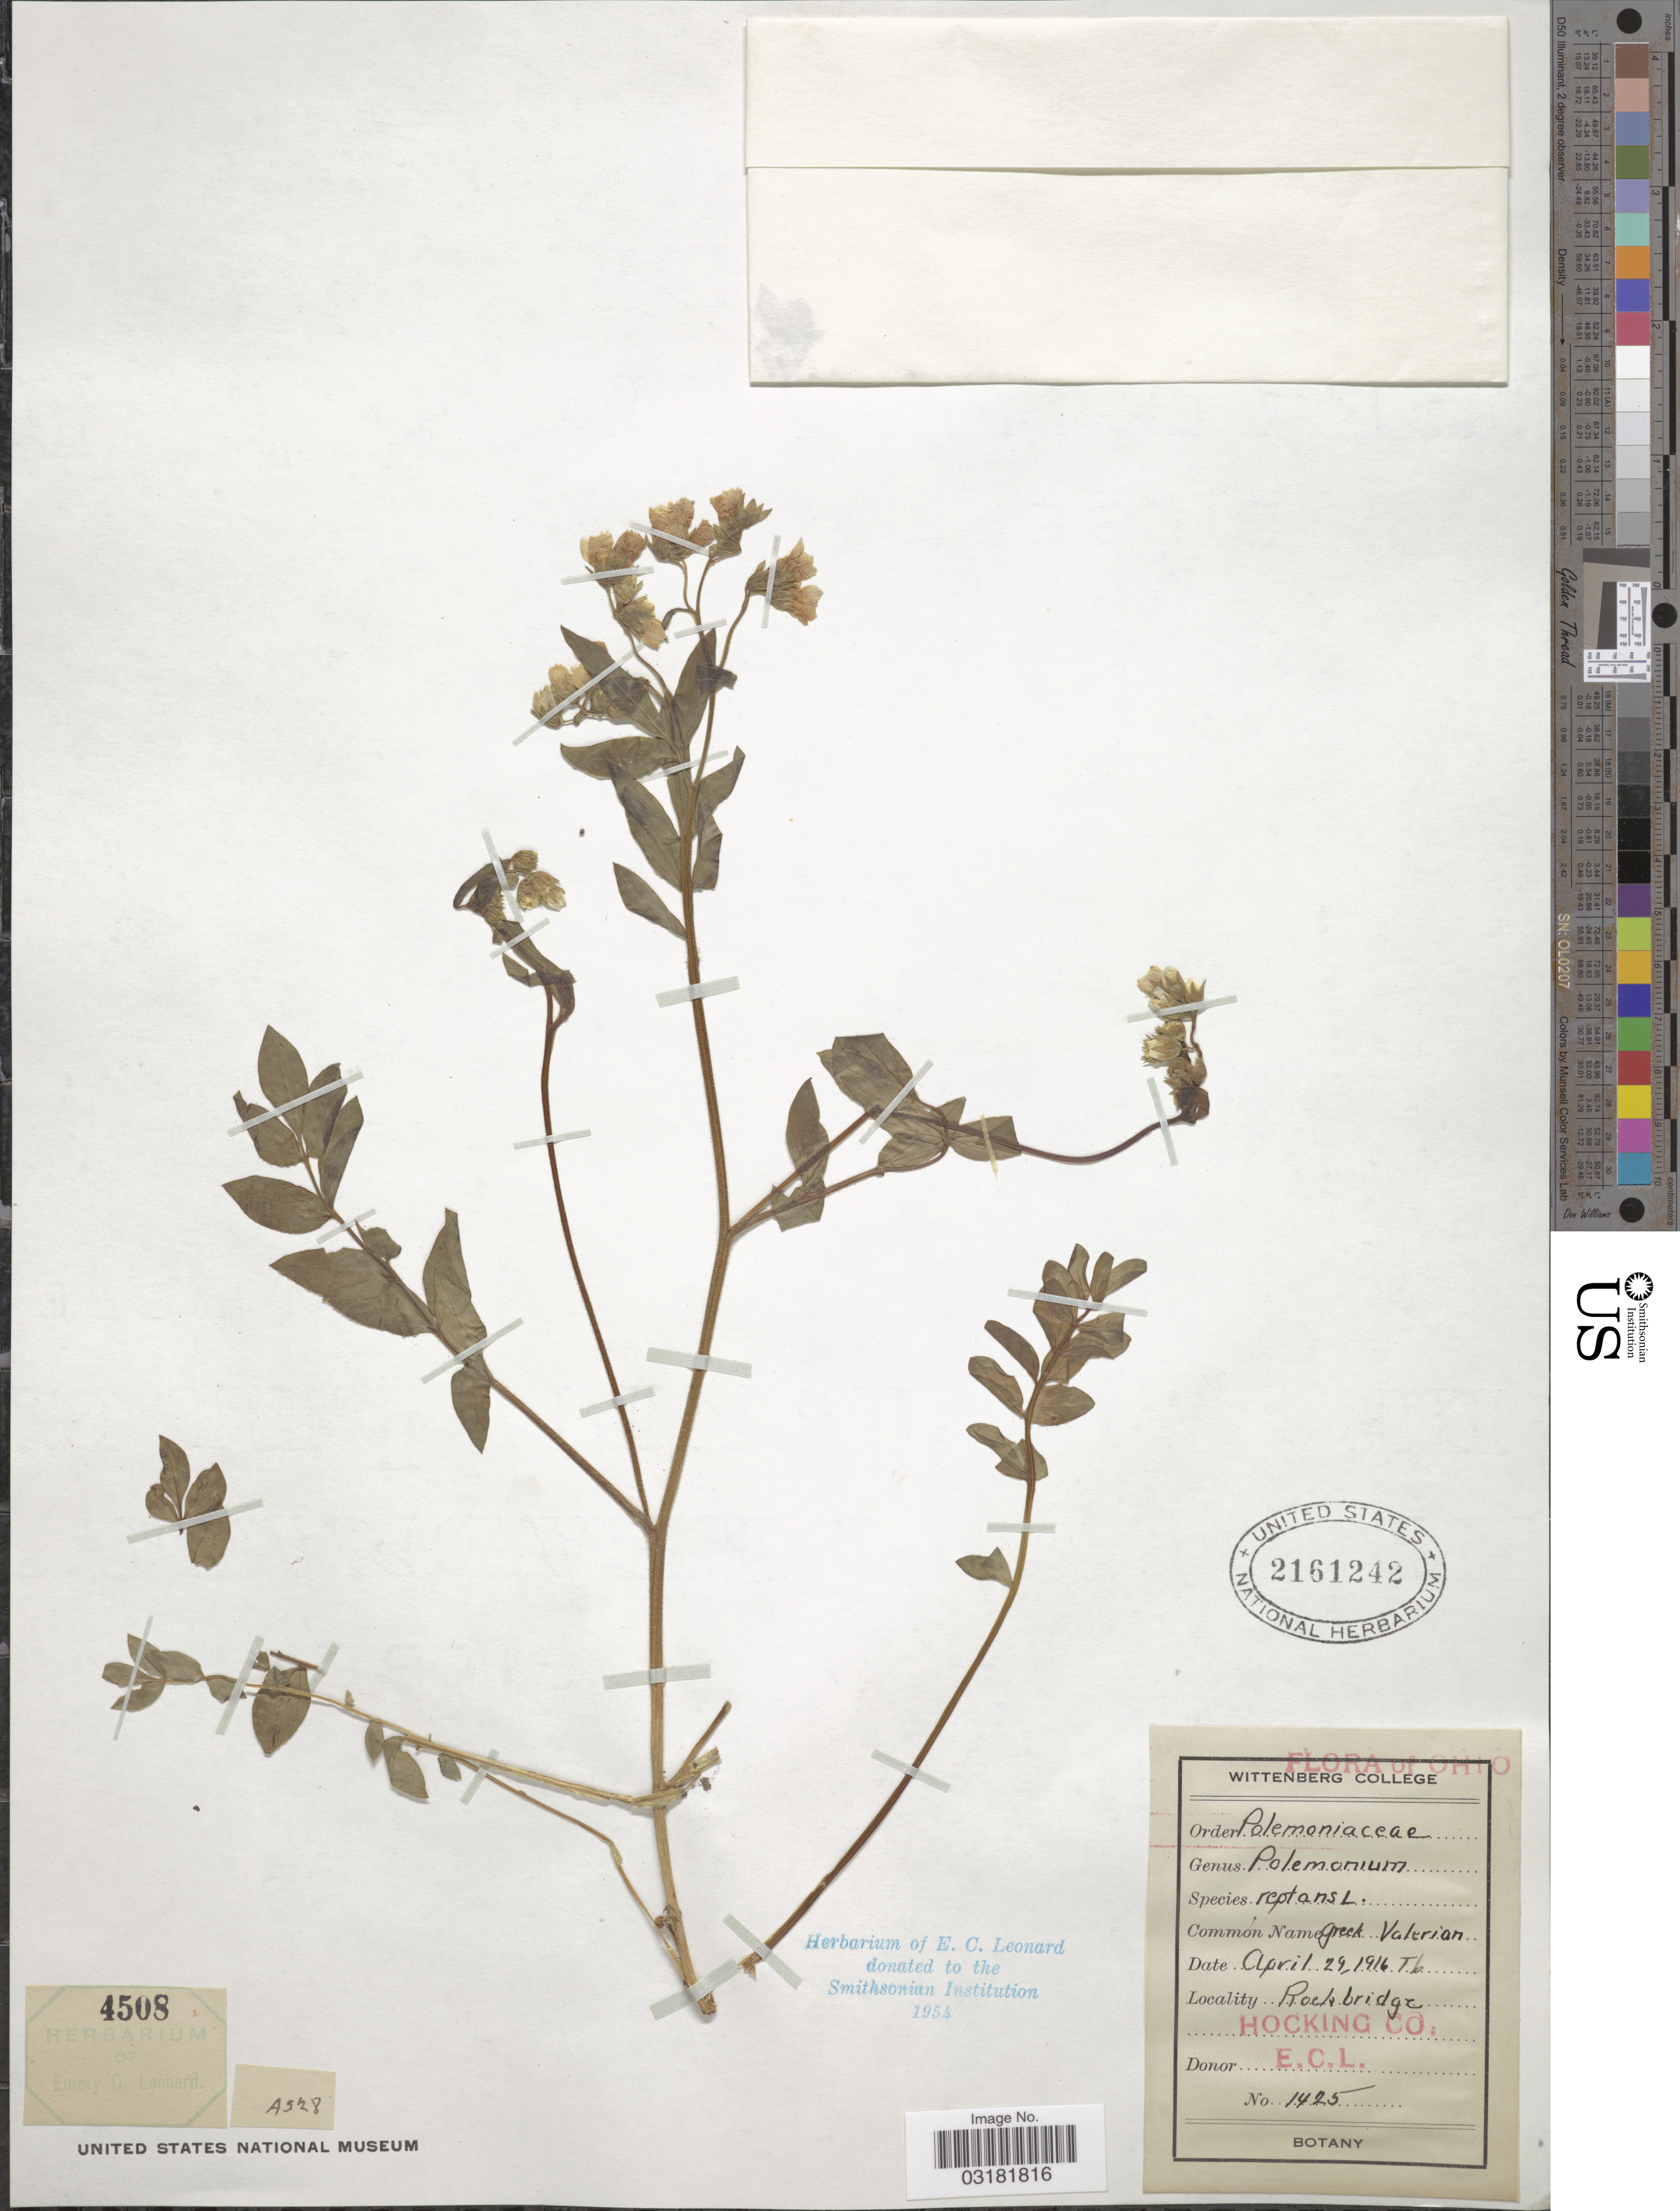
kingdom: Plantae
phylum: Tracheophyta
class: Magnoliopsida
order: Ericales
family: Polemoniaceae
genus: Polemonium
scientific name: Polemonium reptans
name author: L.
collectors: Wittenberg College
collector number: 1425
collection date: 1916-04-29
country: United States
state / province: Ohio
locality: Rock bridge. Hocking Co.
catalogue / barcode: US 2161242